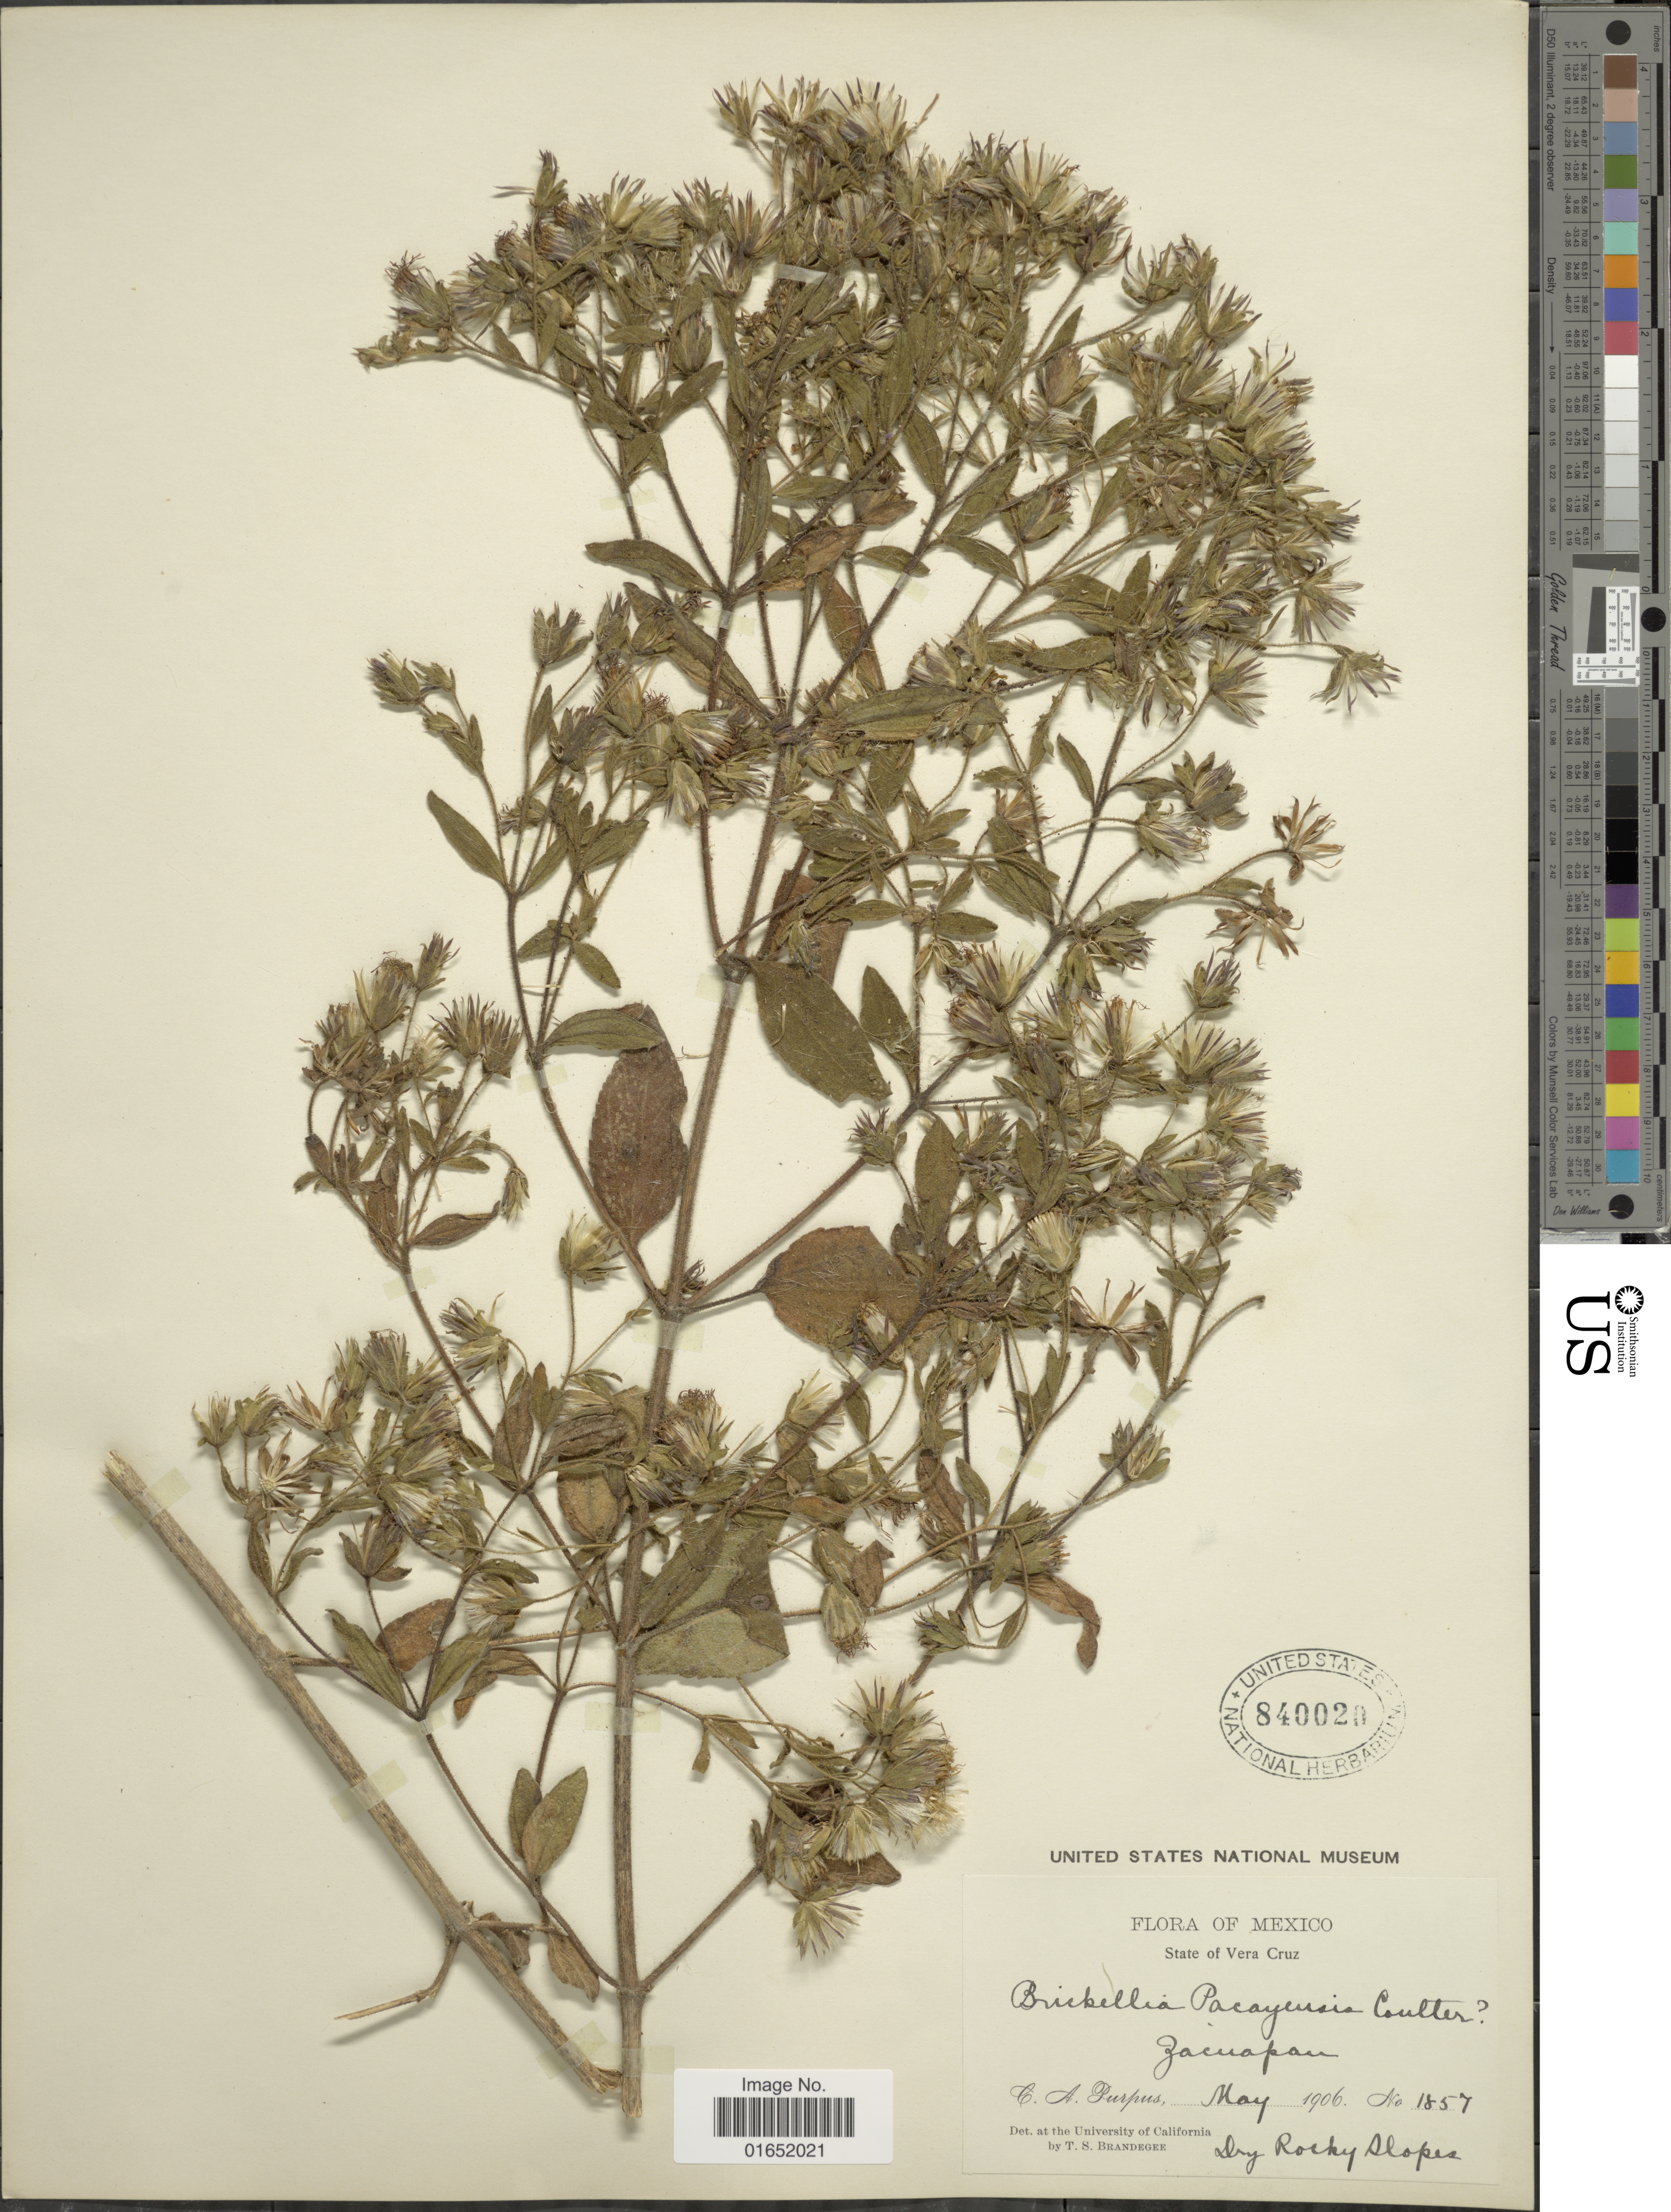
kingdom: Plantae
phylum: Tracheophyta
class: Magnoliopsida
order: Asterales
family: Asteraceae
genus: Brickellia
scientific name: Brickellia pacayensis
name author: J.M. Coult.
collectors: C. A. Purpus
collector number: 1857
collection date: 1906-05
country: Mexico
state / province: Veracruz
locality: State of Vera Cruz, Zacuapan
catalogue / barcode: US 840020